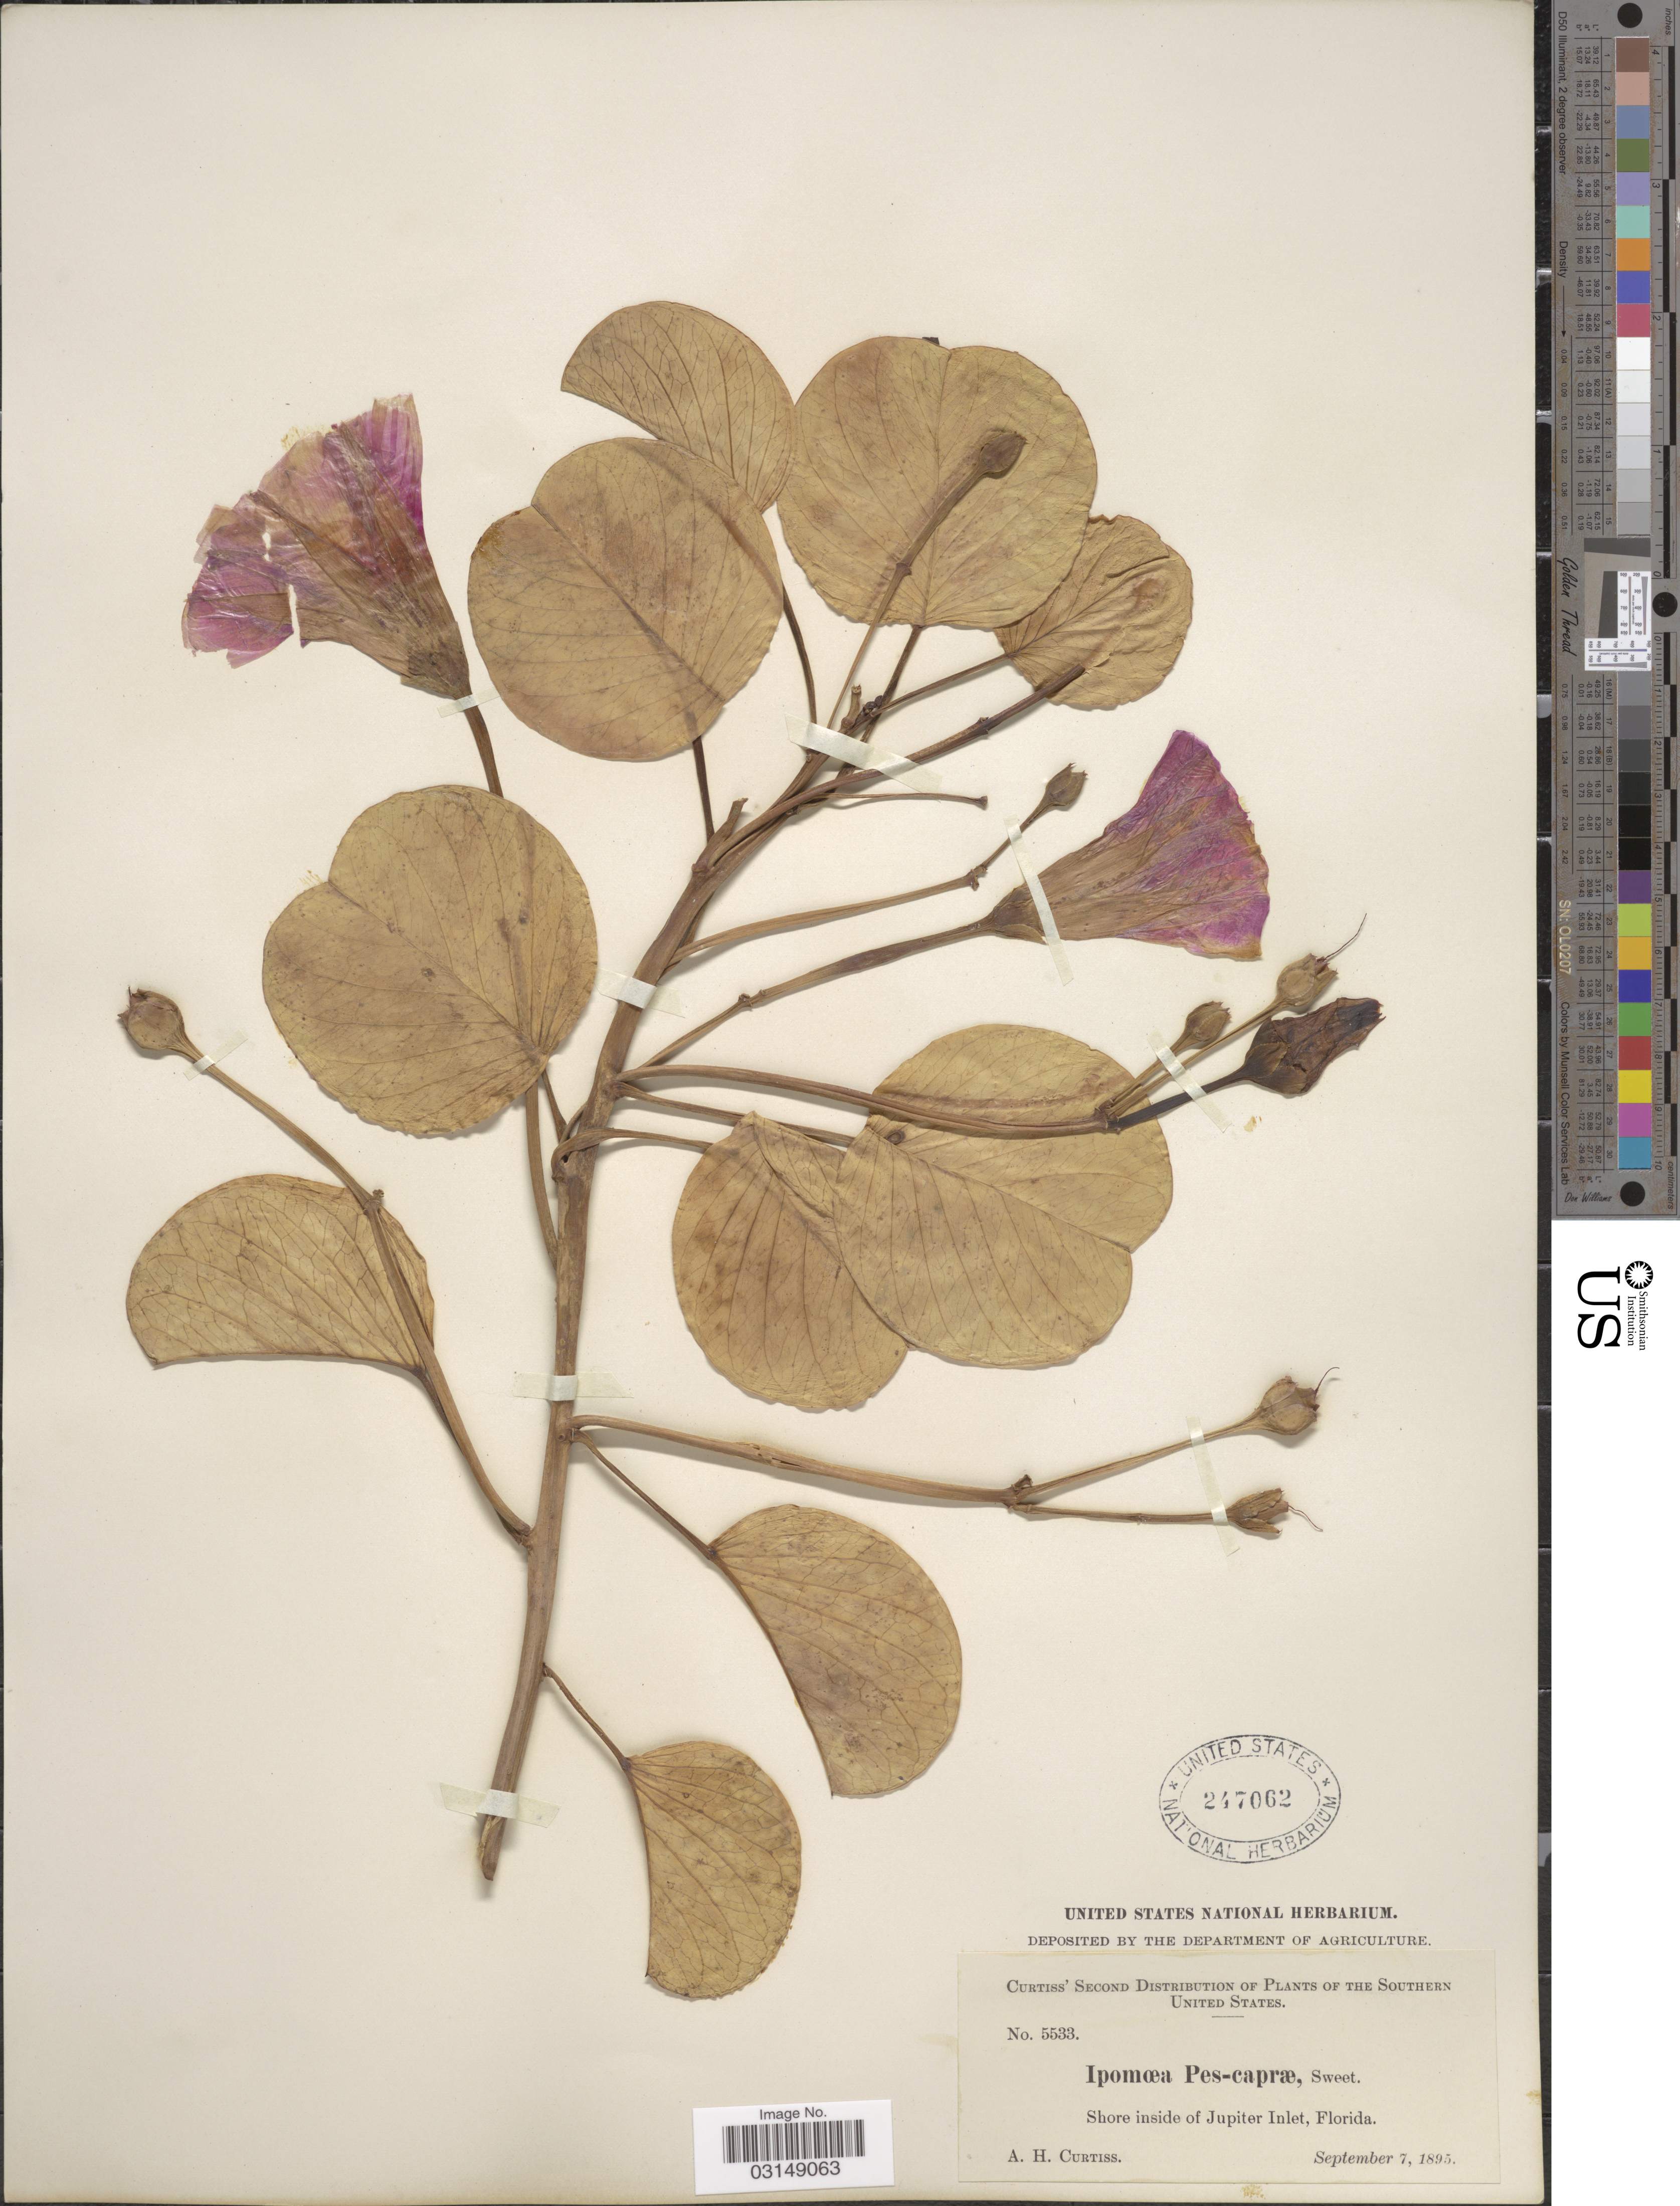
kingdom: Plantae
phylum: Tracheophyta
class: Magnoliopsida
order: Solanales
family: Convolvulaceae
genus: Ipomoea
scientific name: Ipomoea pes-caprae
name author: (L.) R. Br.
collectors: A. H. Curtiss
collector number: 5533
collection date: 1895-09-07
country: United States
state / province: Florida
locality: Southern United States. Shore inside of Jupiter Inlet.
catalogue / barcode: US 247062